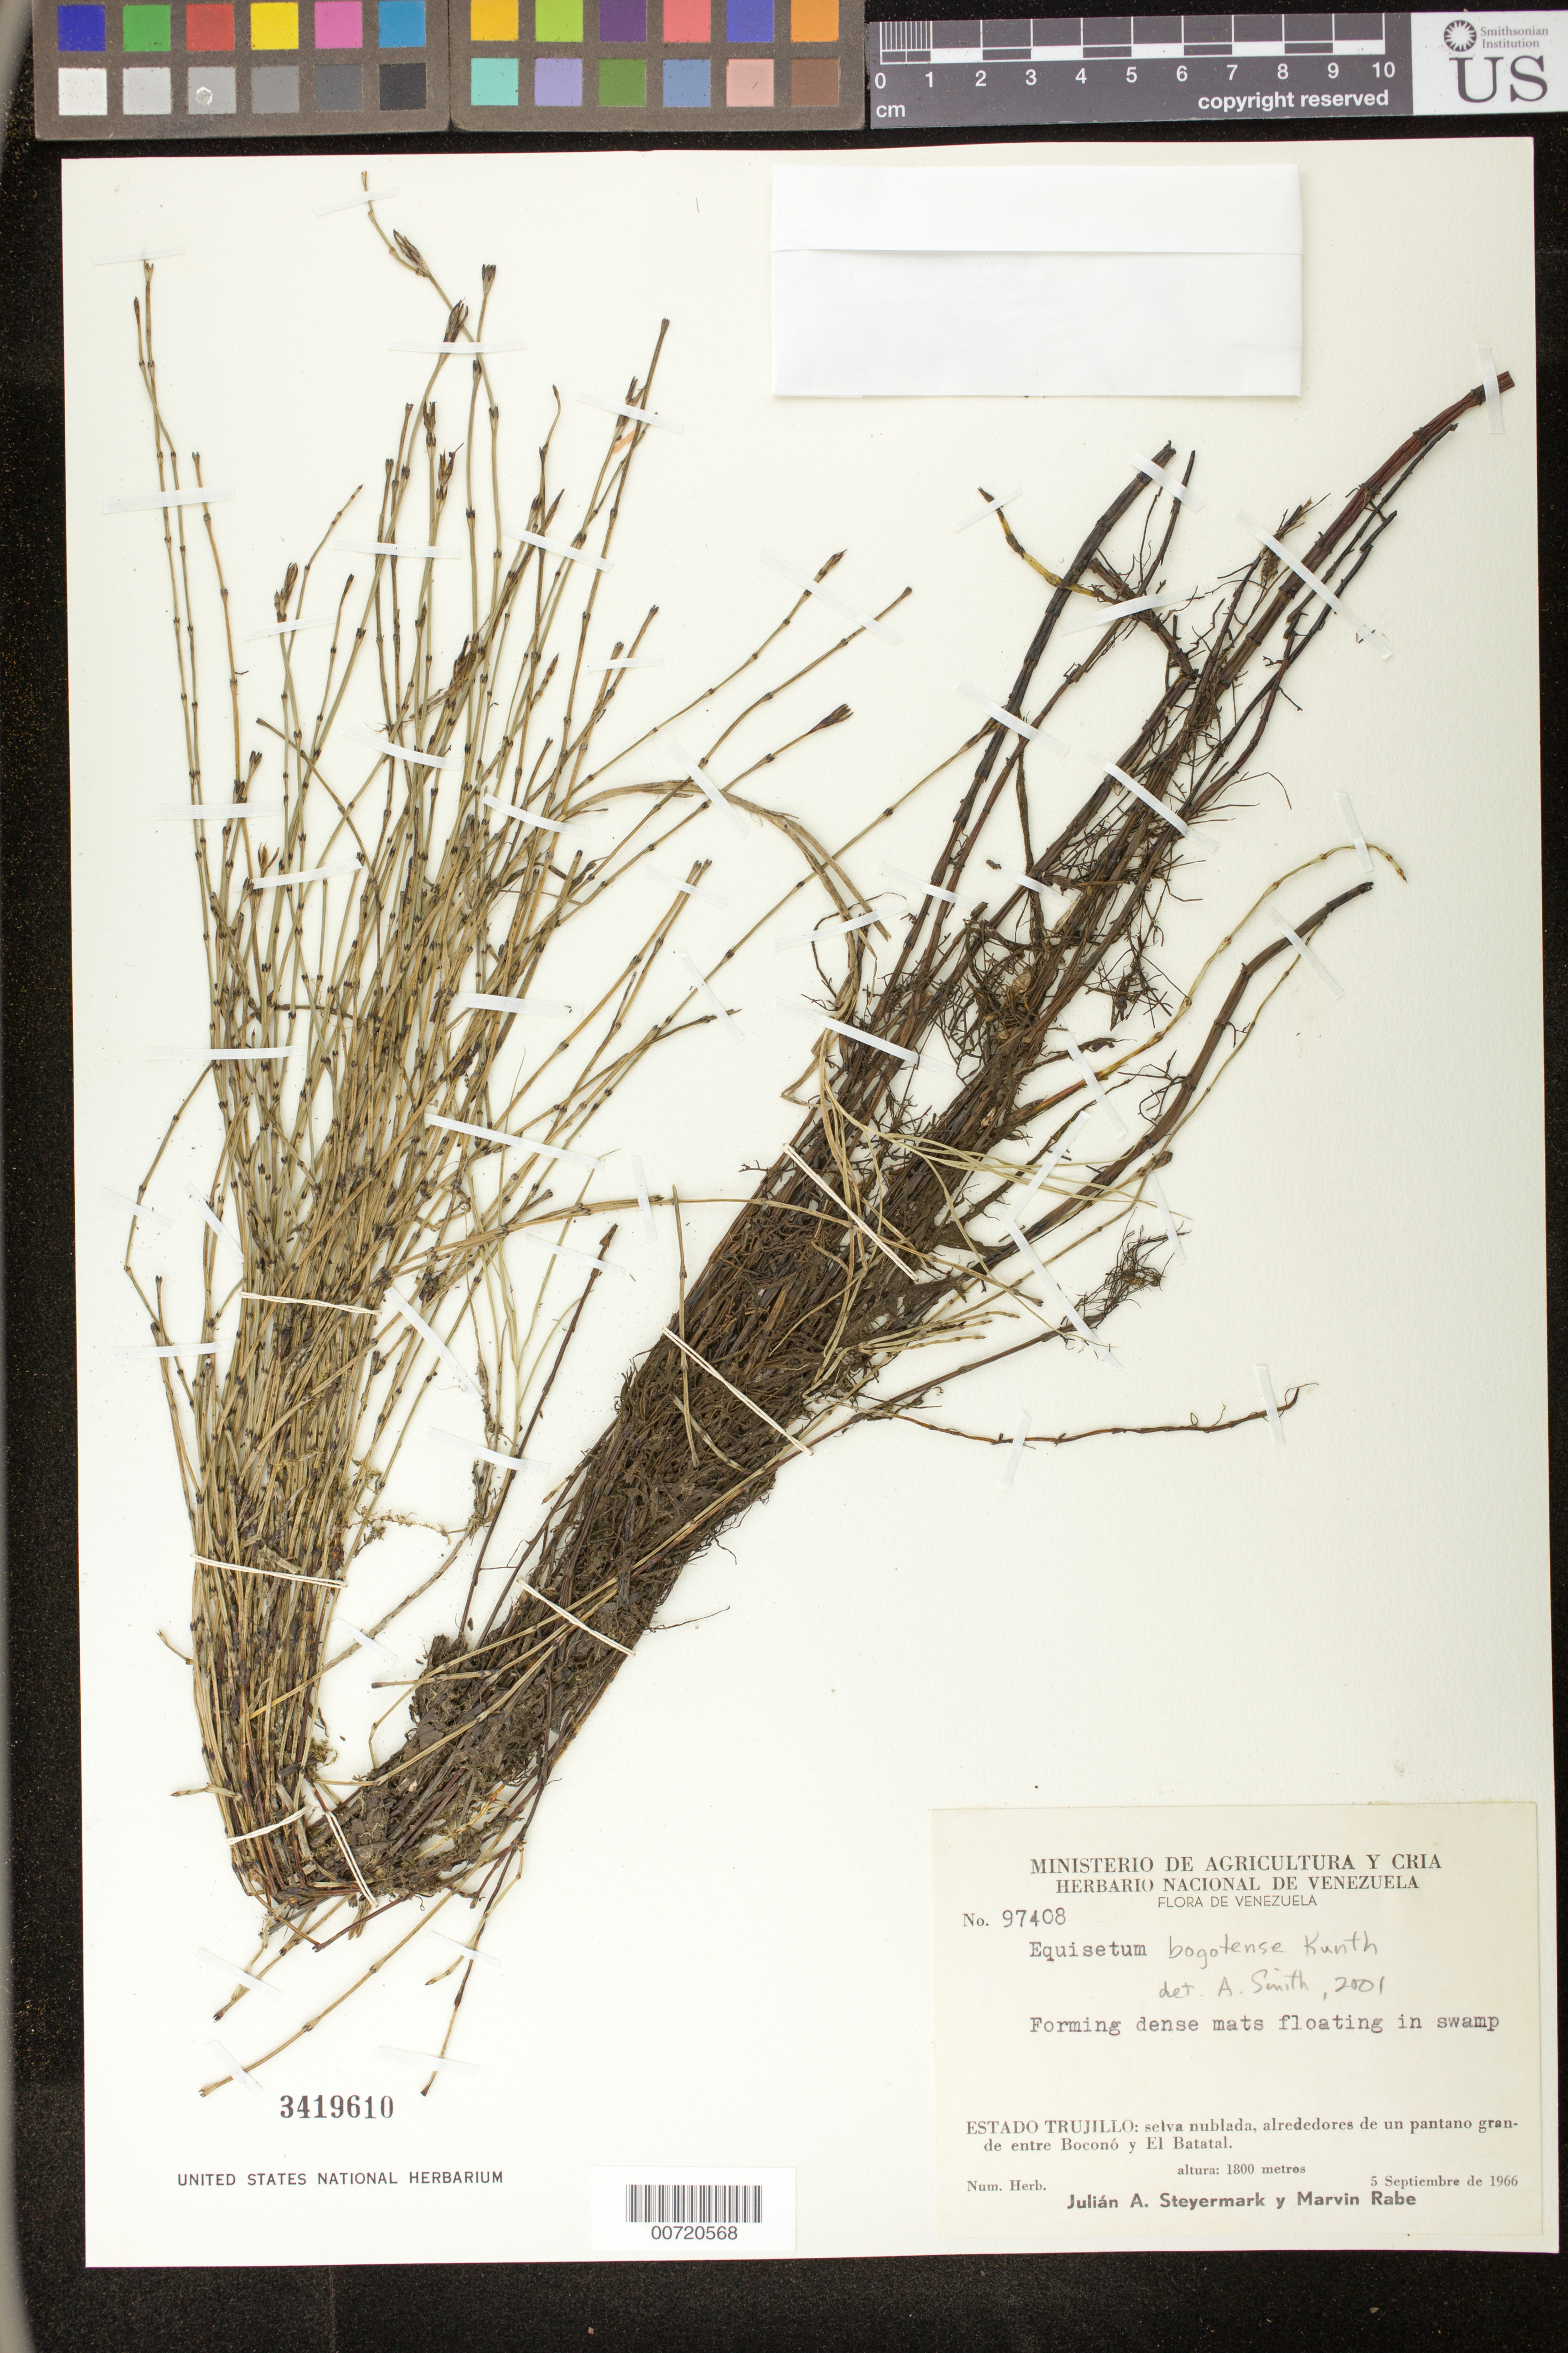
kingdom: Plantae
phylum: Tracheophyta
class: Polypodiopsida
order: Equisetales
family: Equisetaceae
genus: Equisetum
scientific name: Equisetum bogotense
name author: Kunth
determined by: Smith, Alan R., (UC)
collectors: J. Steyermark & M. Rabe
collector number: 97408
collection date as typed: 05 Sep 1966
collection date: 1966-09-05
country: Venezuela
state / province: Trujillo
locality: Selva nublada, alrededores de un pantano grande entre Boconó y El Batatal.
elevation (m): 1800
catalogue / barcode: US 3419610